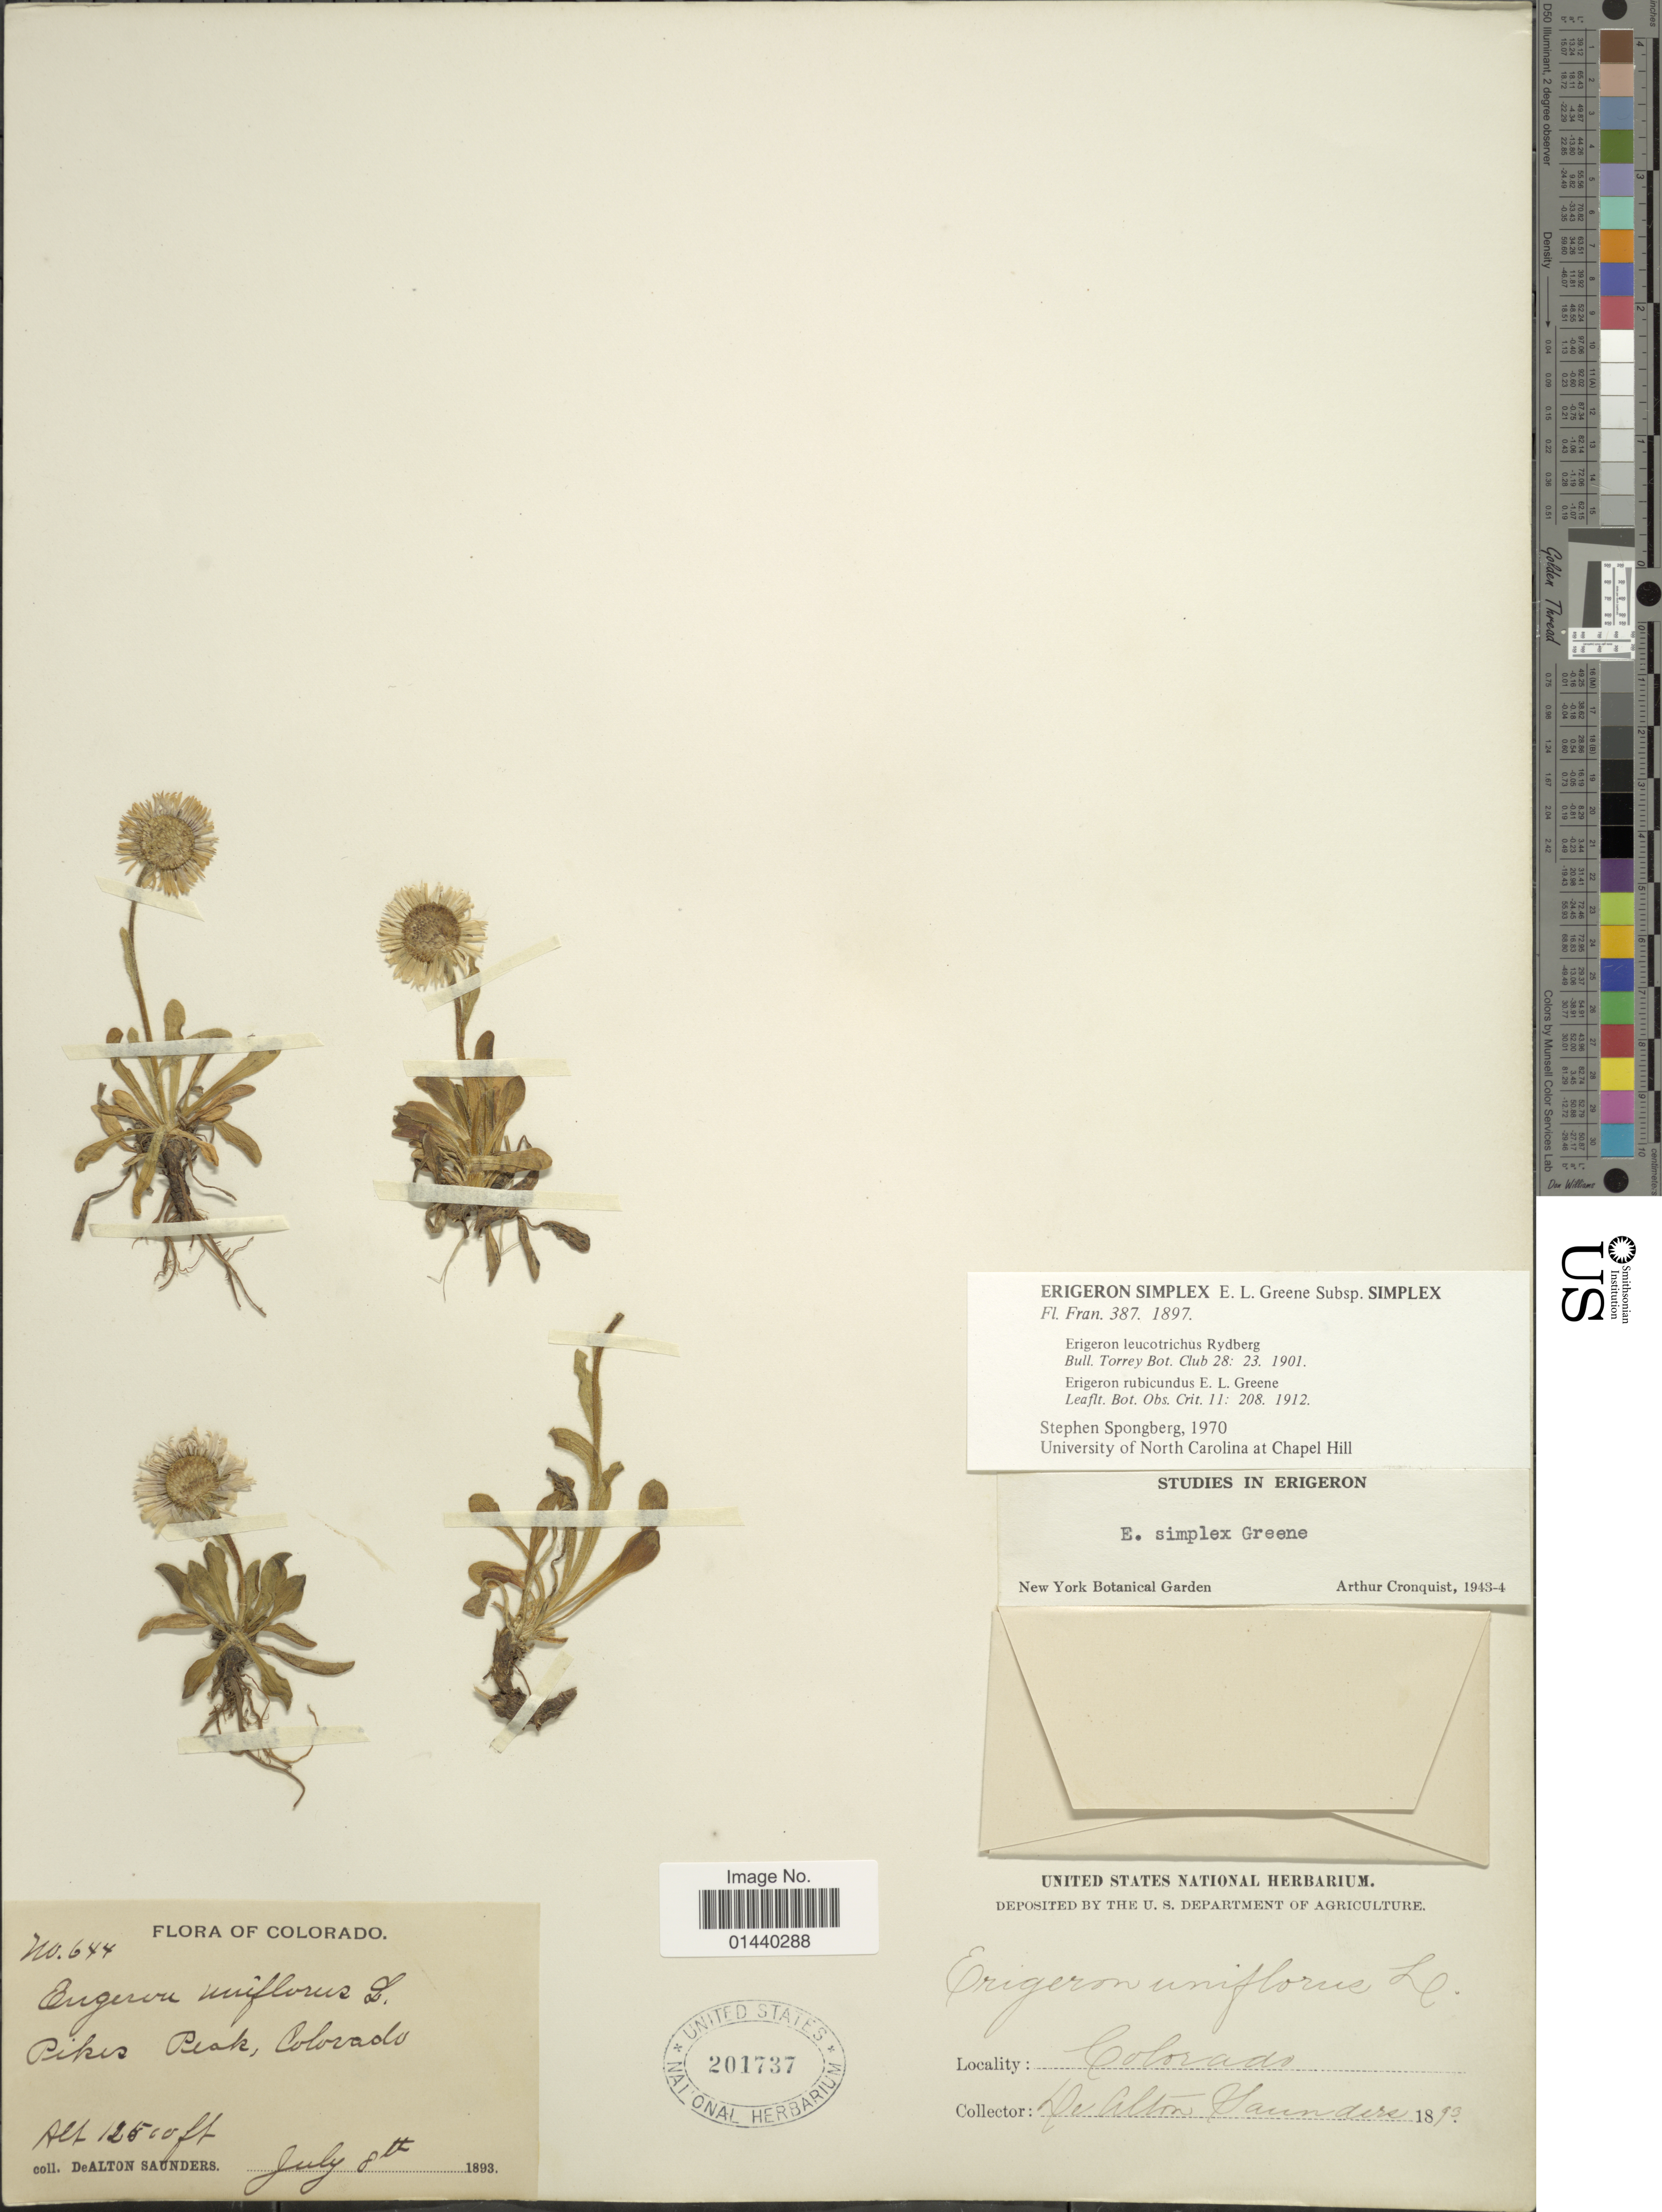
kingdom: Plantae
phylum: Tracheophyta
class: Magnoliopsida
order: Asterales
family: Asteraceae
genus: Erigeron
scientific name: Erigeron simplex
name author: Greene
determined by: Cronquist, A. J.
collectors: D. A. Saunders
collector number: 644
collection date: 1893-07-08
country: United States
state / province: Colorado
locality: Pikes Peak.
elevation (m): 3810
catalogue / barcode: US 201737